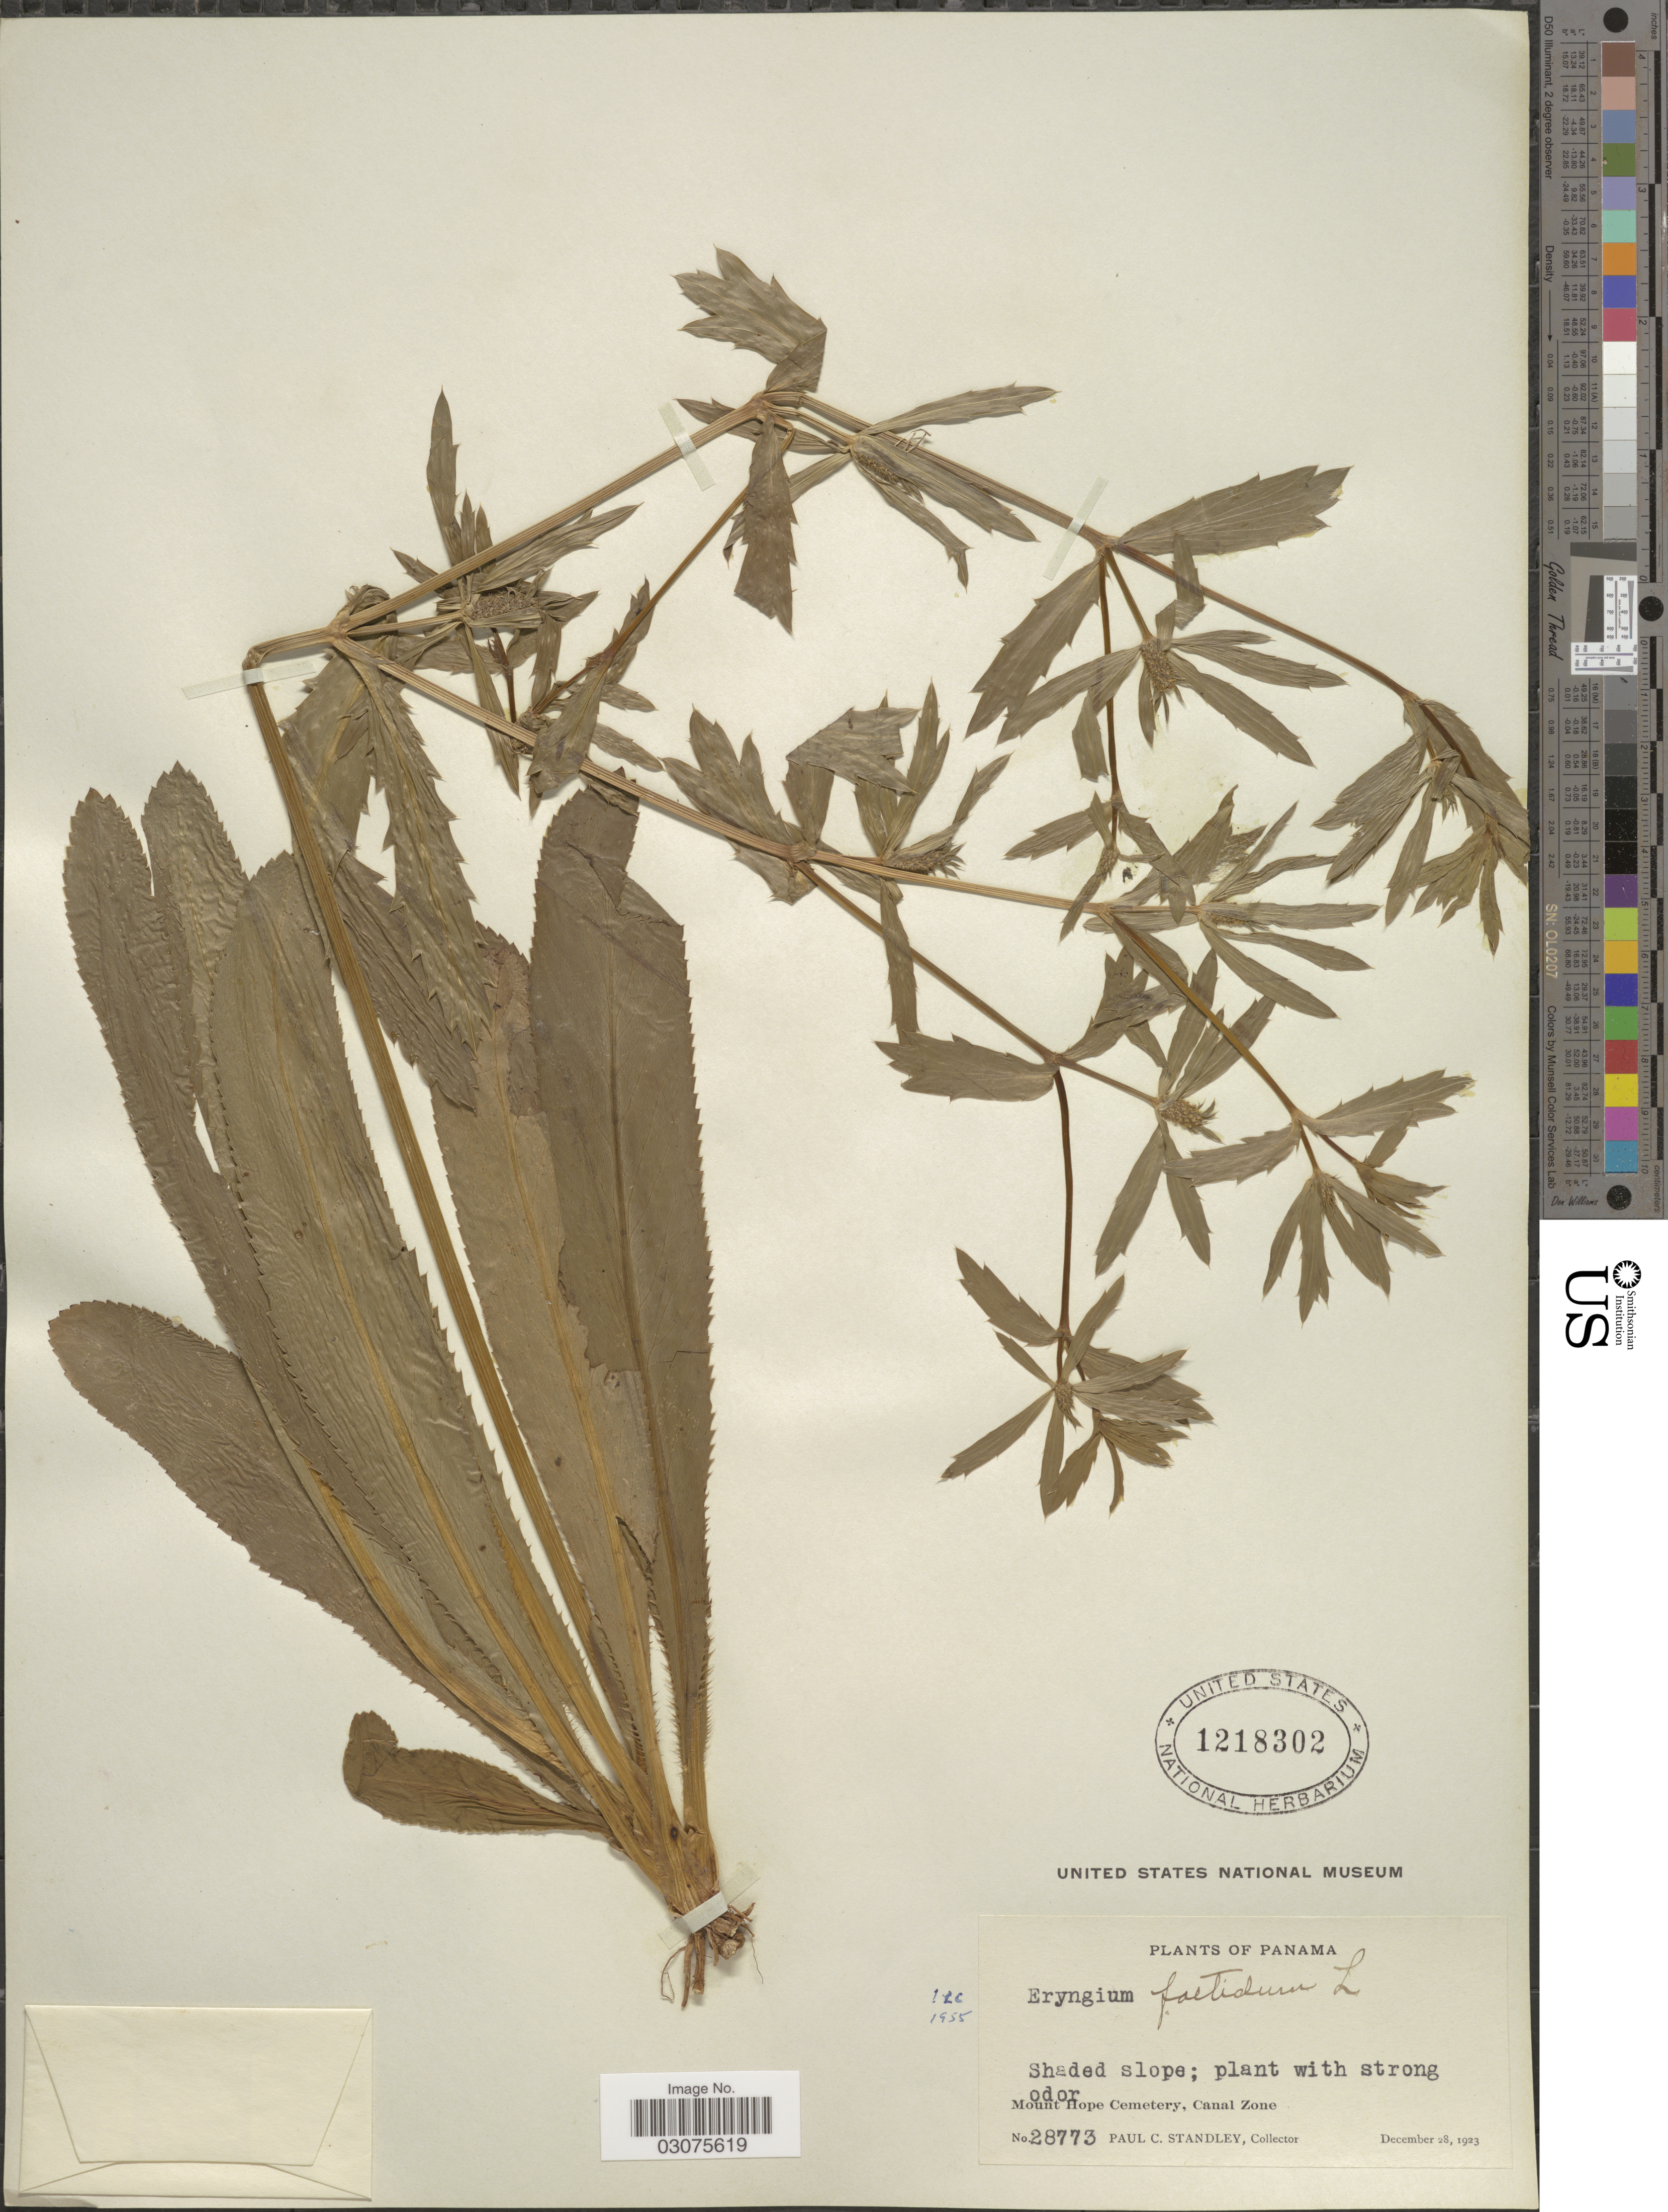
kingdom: Plantae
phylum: Tracheophyta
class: Magnoliopsida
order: Apiales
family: Apiaceae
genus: Eryngium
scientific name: Eryngium foetidum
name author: L.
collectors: P. C. Standley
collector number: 28773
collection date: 1923-12-28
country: Panama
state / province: Colón / Panamá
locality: Mount Hope Cemetery, Canal Zone.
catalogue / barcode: US 1218302